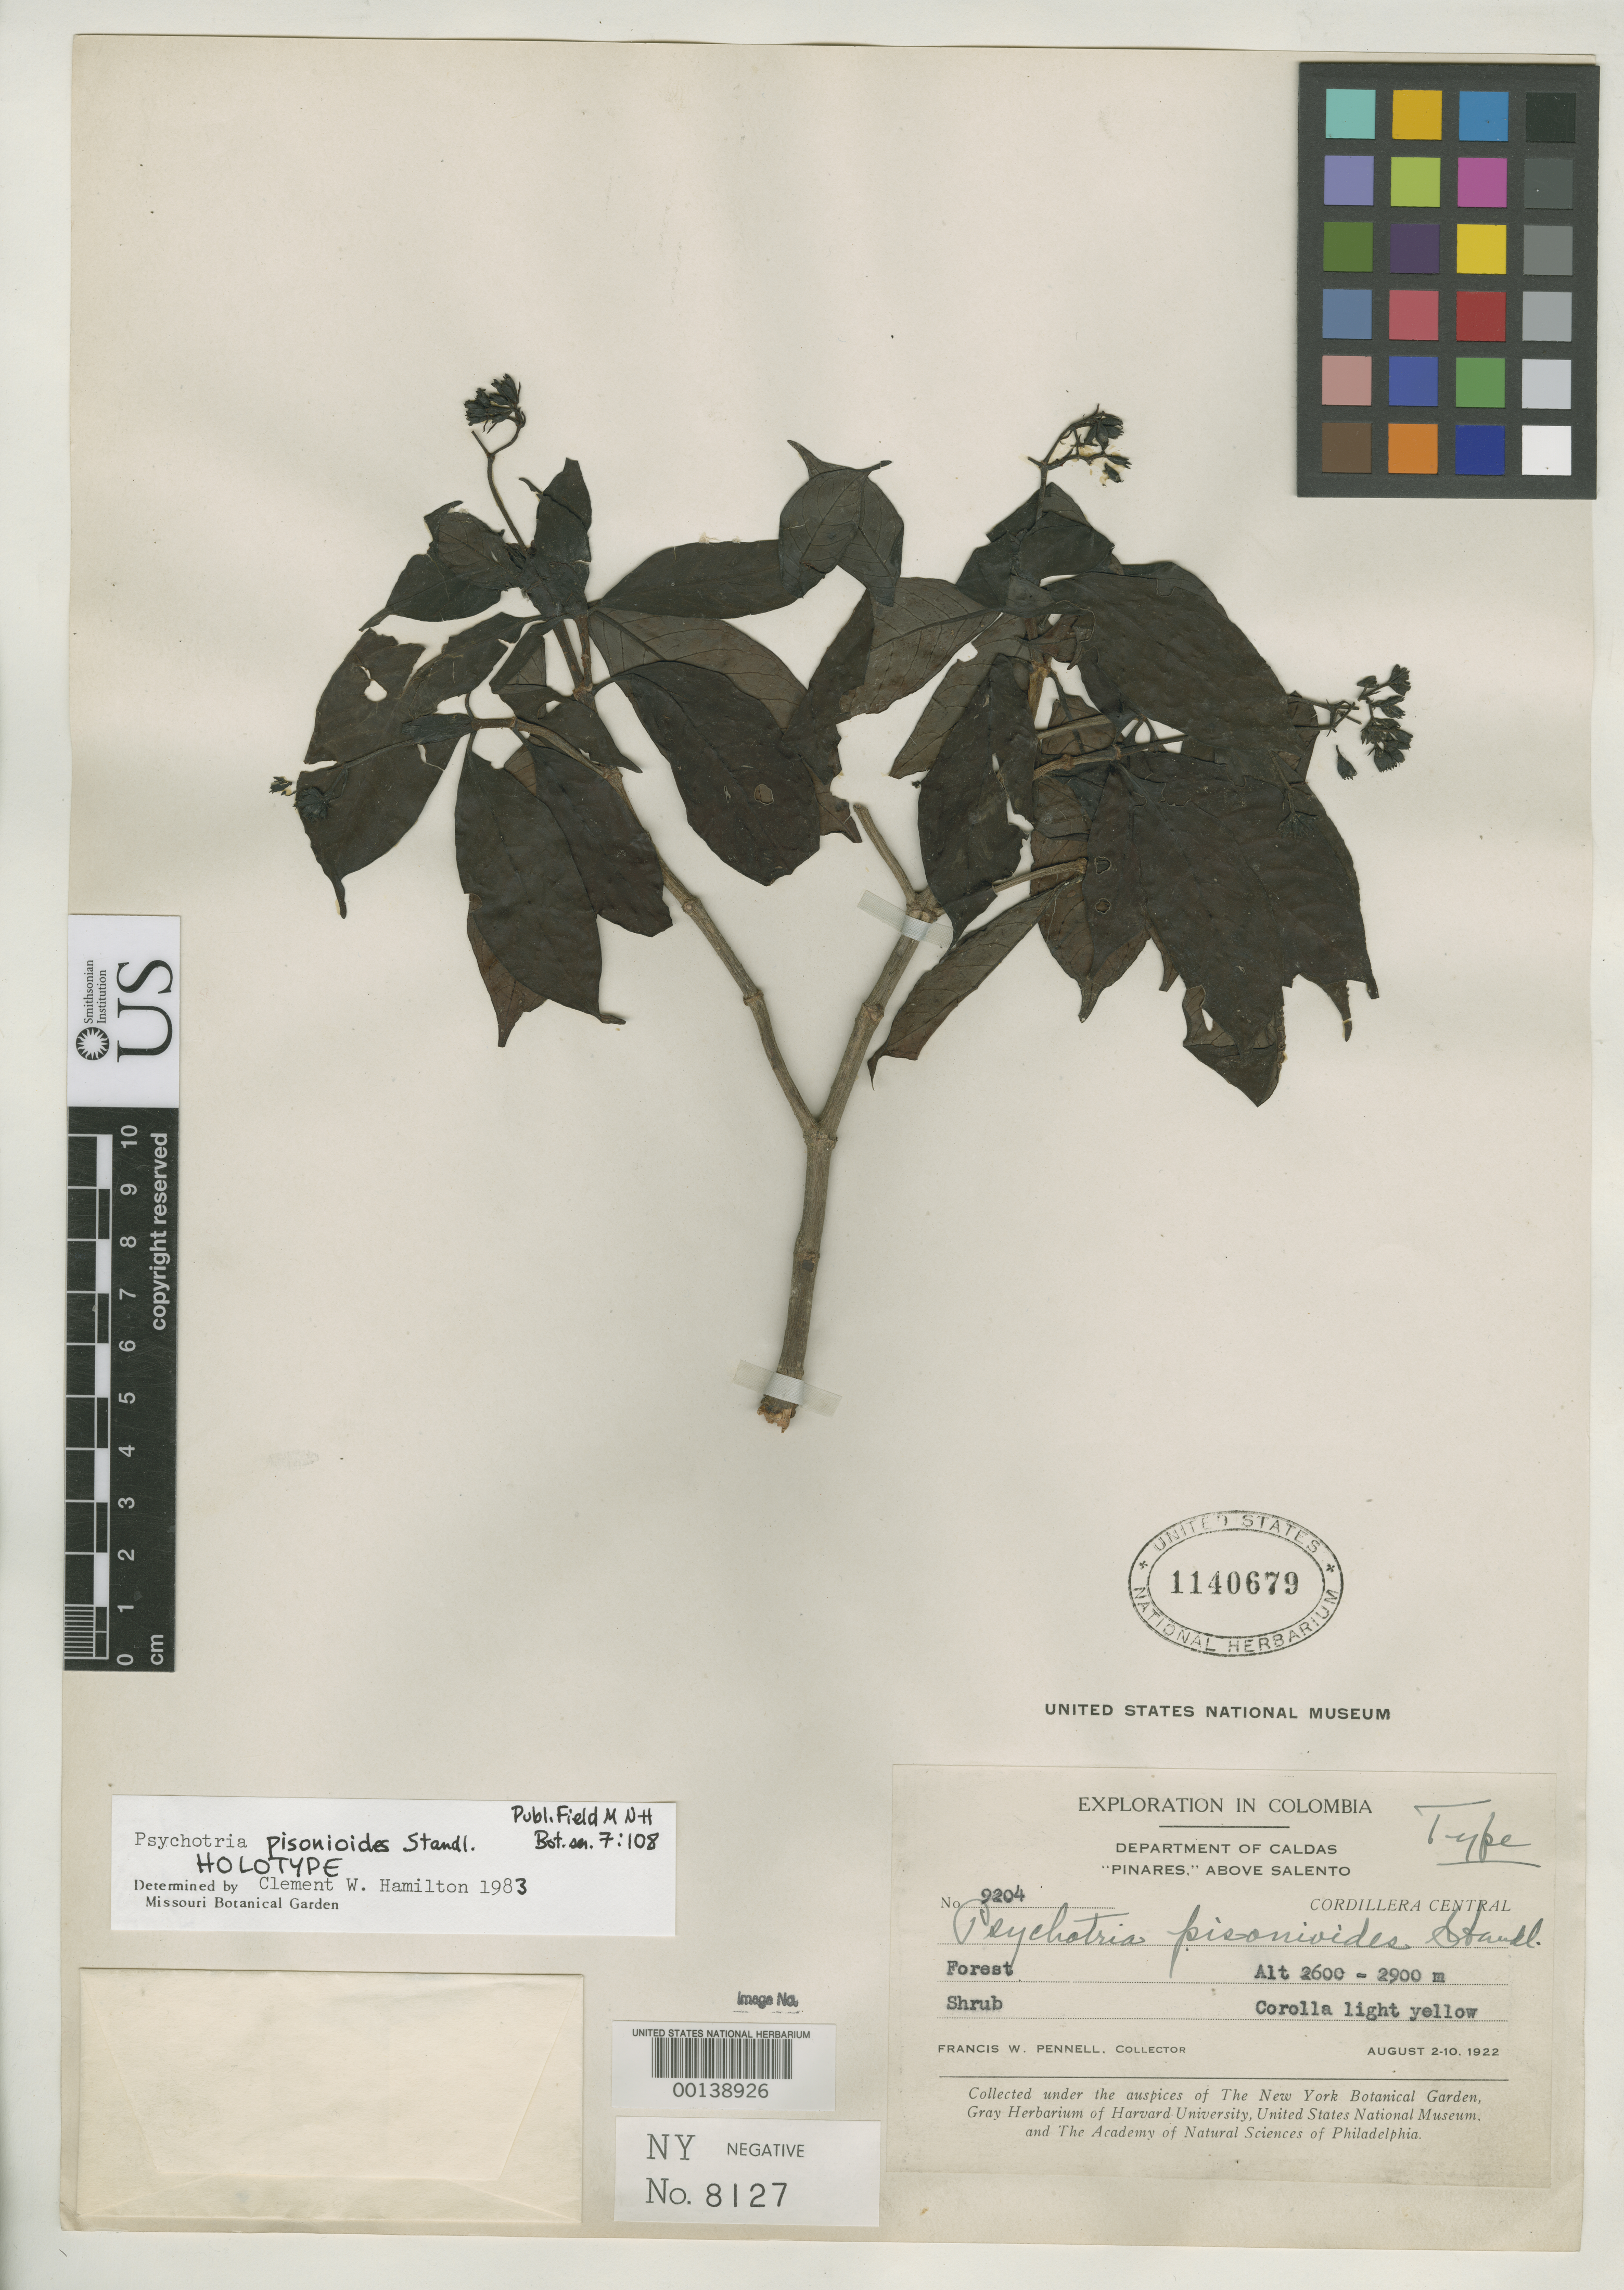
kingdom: Plantae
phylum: Tracheophyta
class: Magnoliopsida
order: Gentianales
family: Rubiaceae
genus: Psychotria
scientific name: Psychotria pisonioides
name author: Standl.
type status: Holotype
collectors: F. W. Pennell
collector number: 9204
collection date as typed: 02 Aug 1922 to 10 Aug 1922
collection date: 1922-08-02/1922-08-10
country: Colombia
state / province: Caldas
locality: Pinares above Salento.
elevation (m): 2600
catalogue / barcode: US 1140679